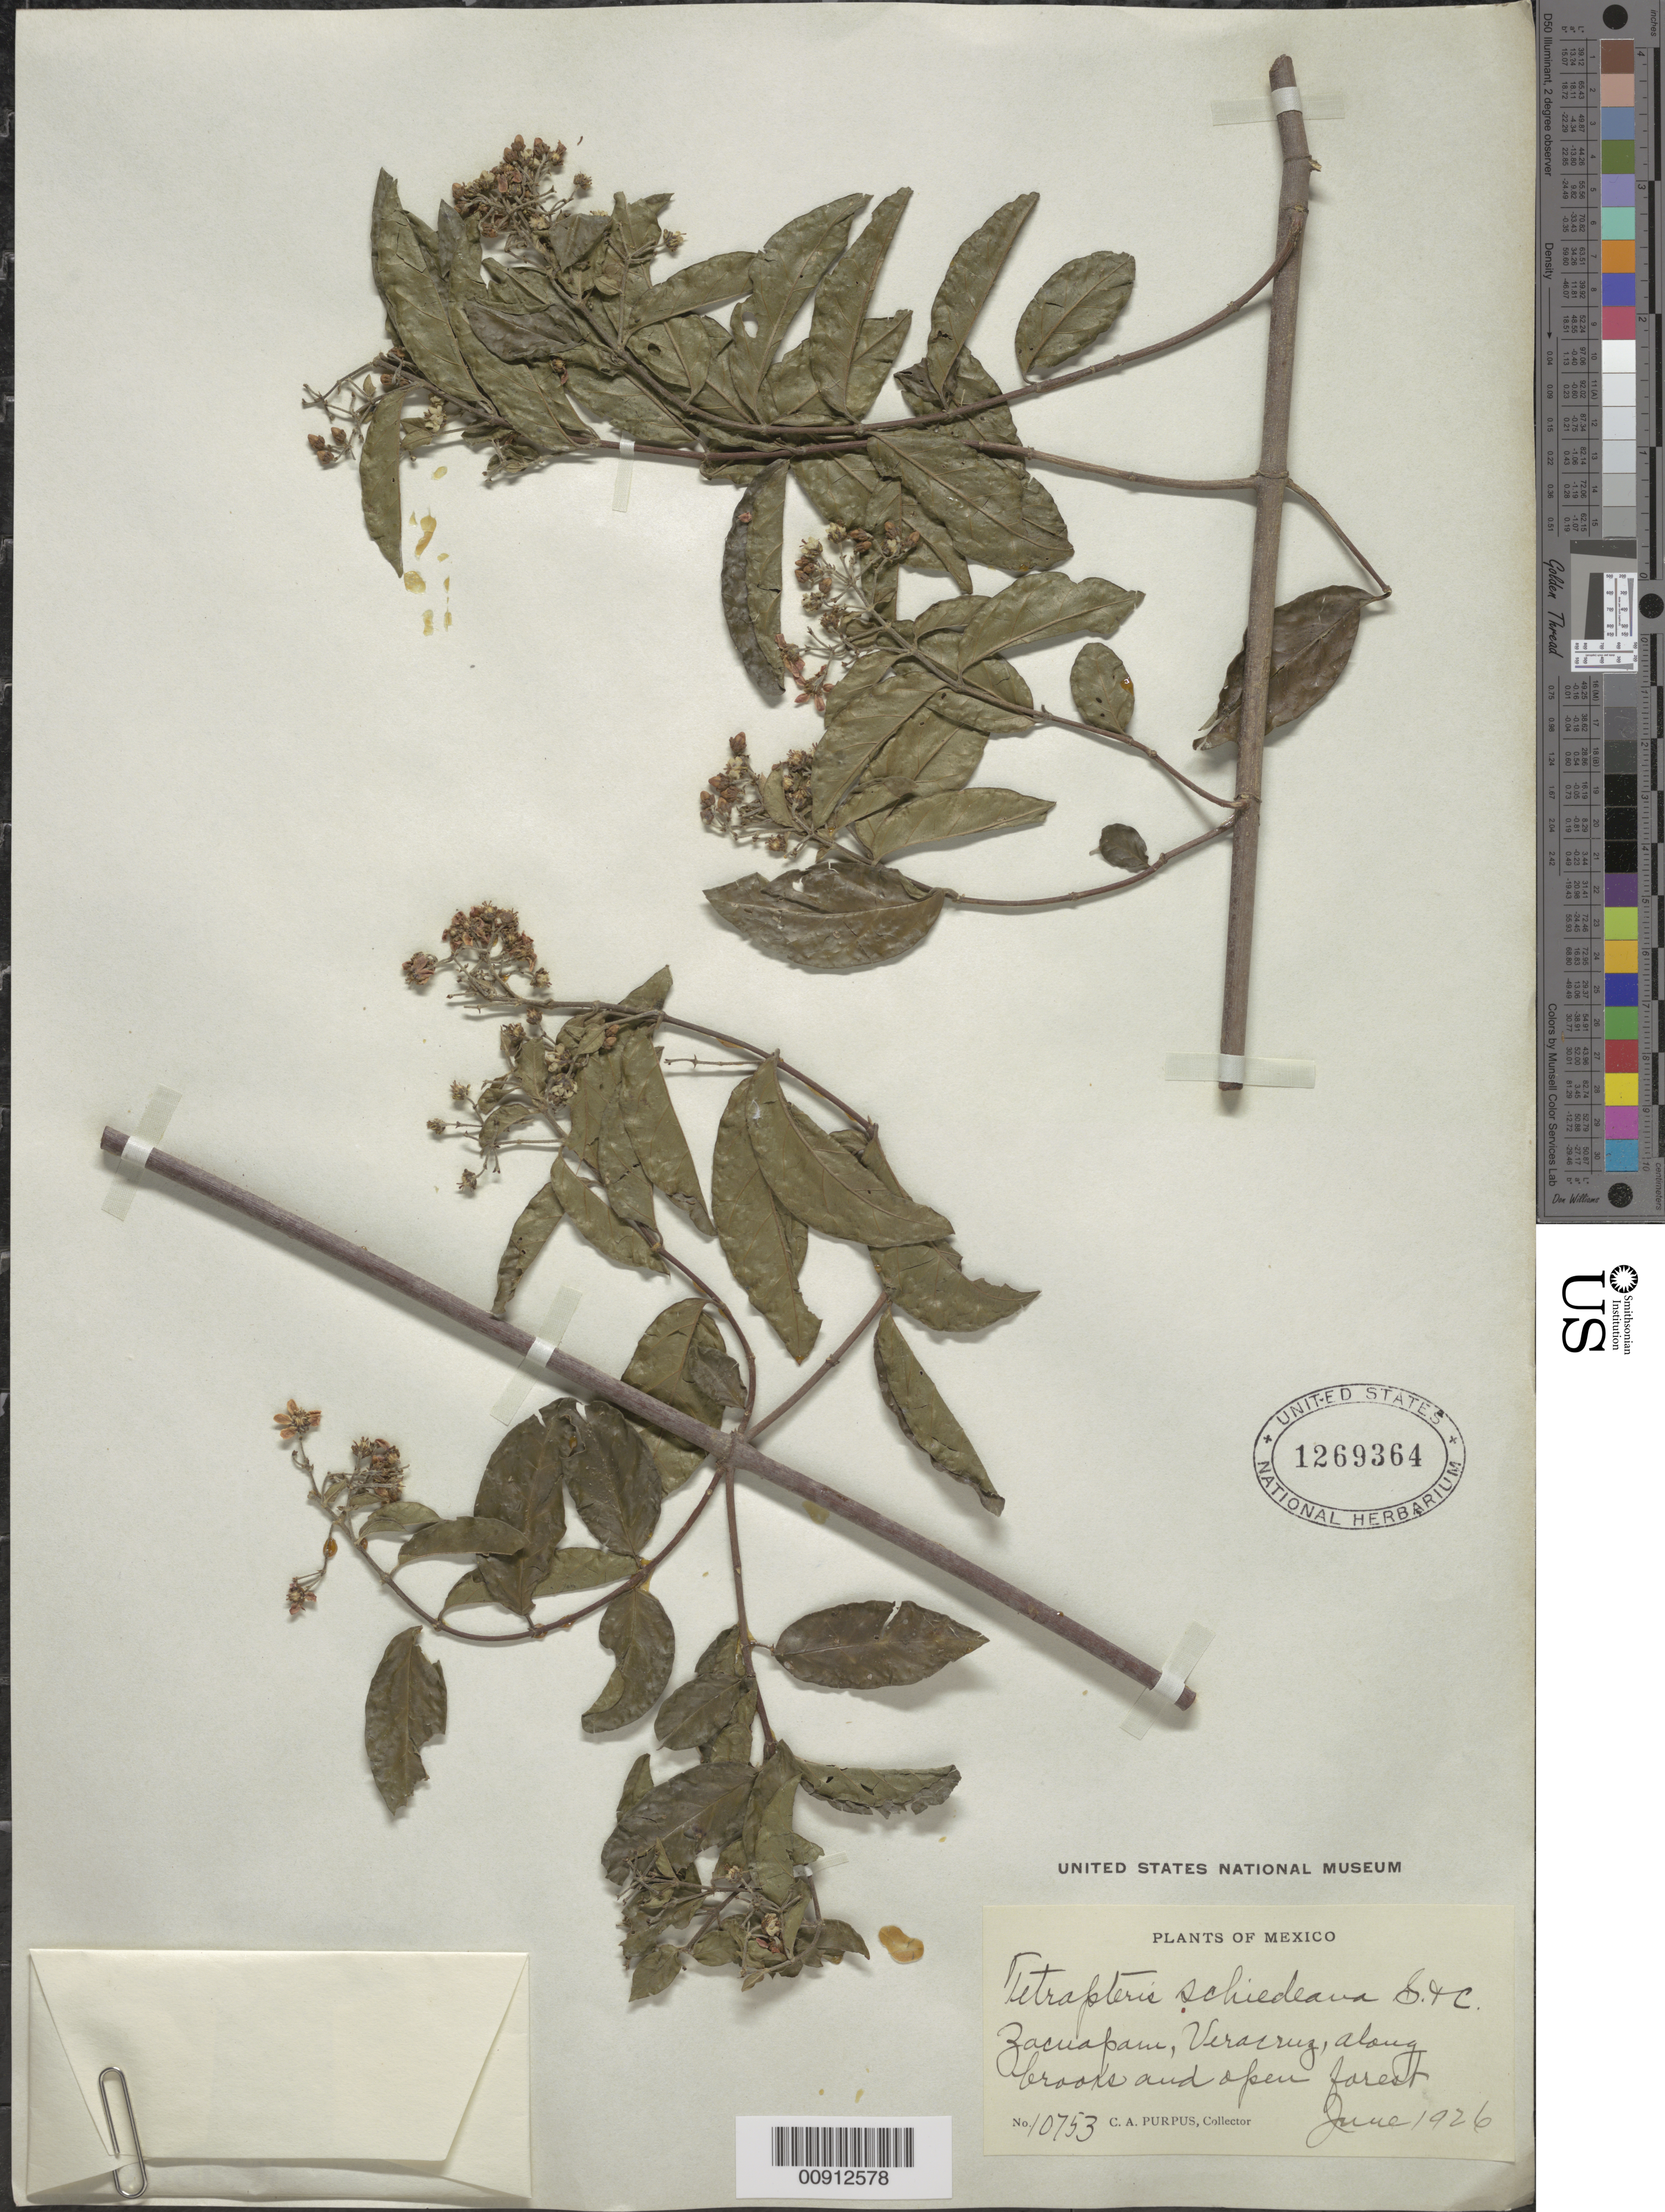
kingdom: Plantae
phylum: Tracheophyta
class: Magnoliopsida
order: Malpighiales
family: Malpighiaceae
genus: Tetrapterys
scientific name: Tetrapterys schiedeana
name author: Schltdl. & Cham.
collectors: C. A. Purpus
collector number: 10753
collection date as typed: Jun 1926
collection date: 1926-06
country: Mexico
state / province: Veracruz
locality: Zacuapam, Veracruz.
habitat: Along brooks and open forest.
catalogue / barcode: US 1269364